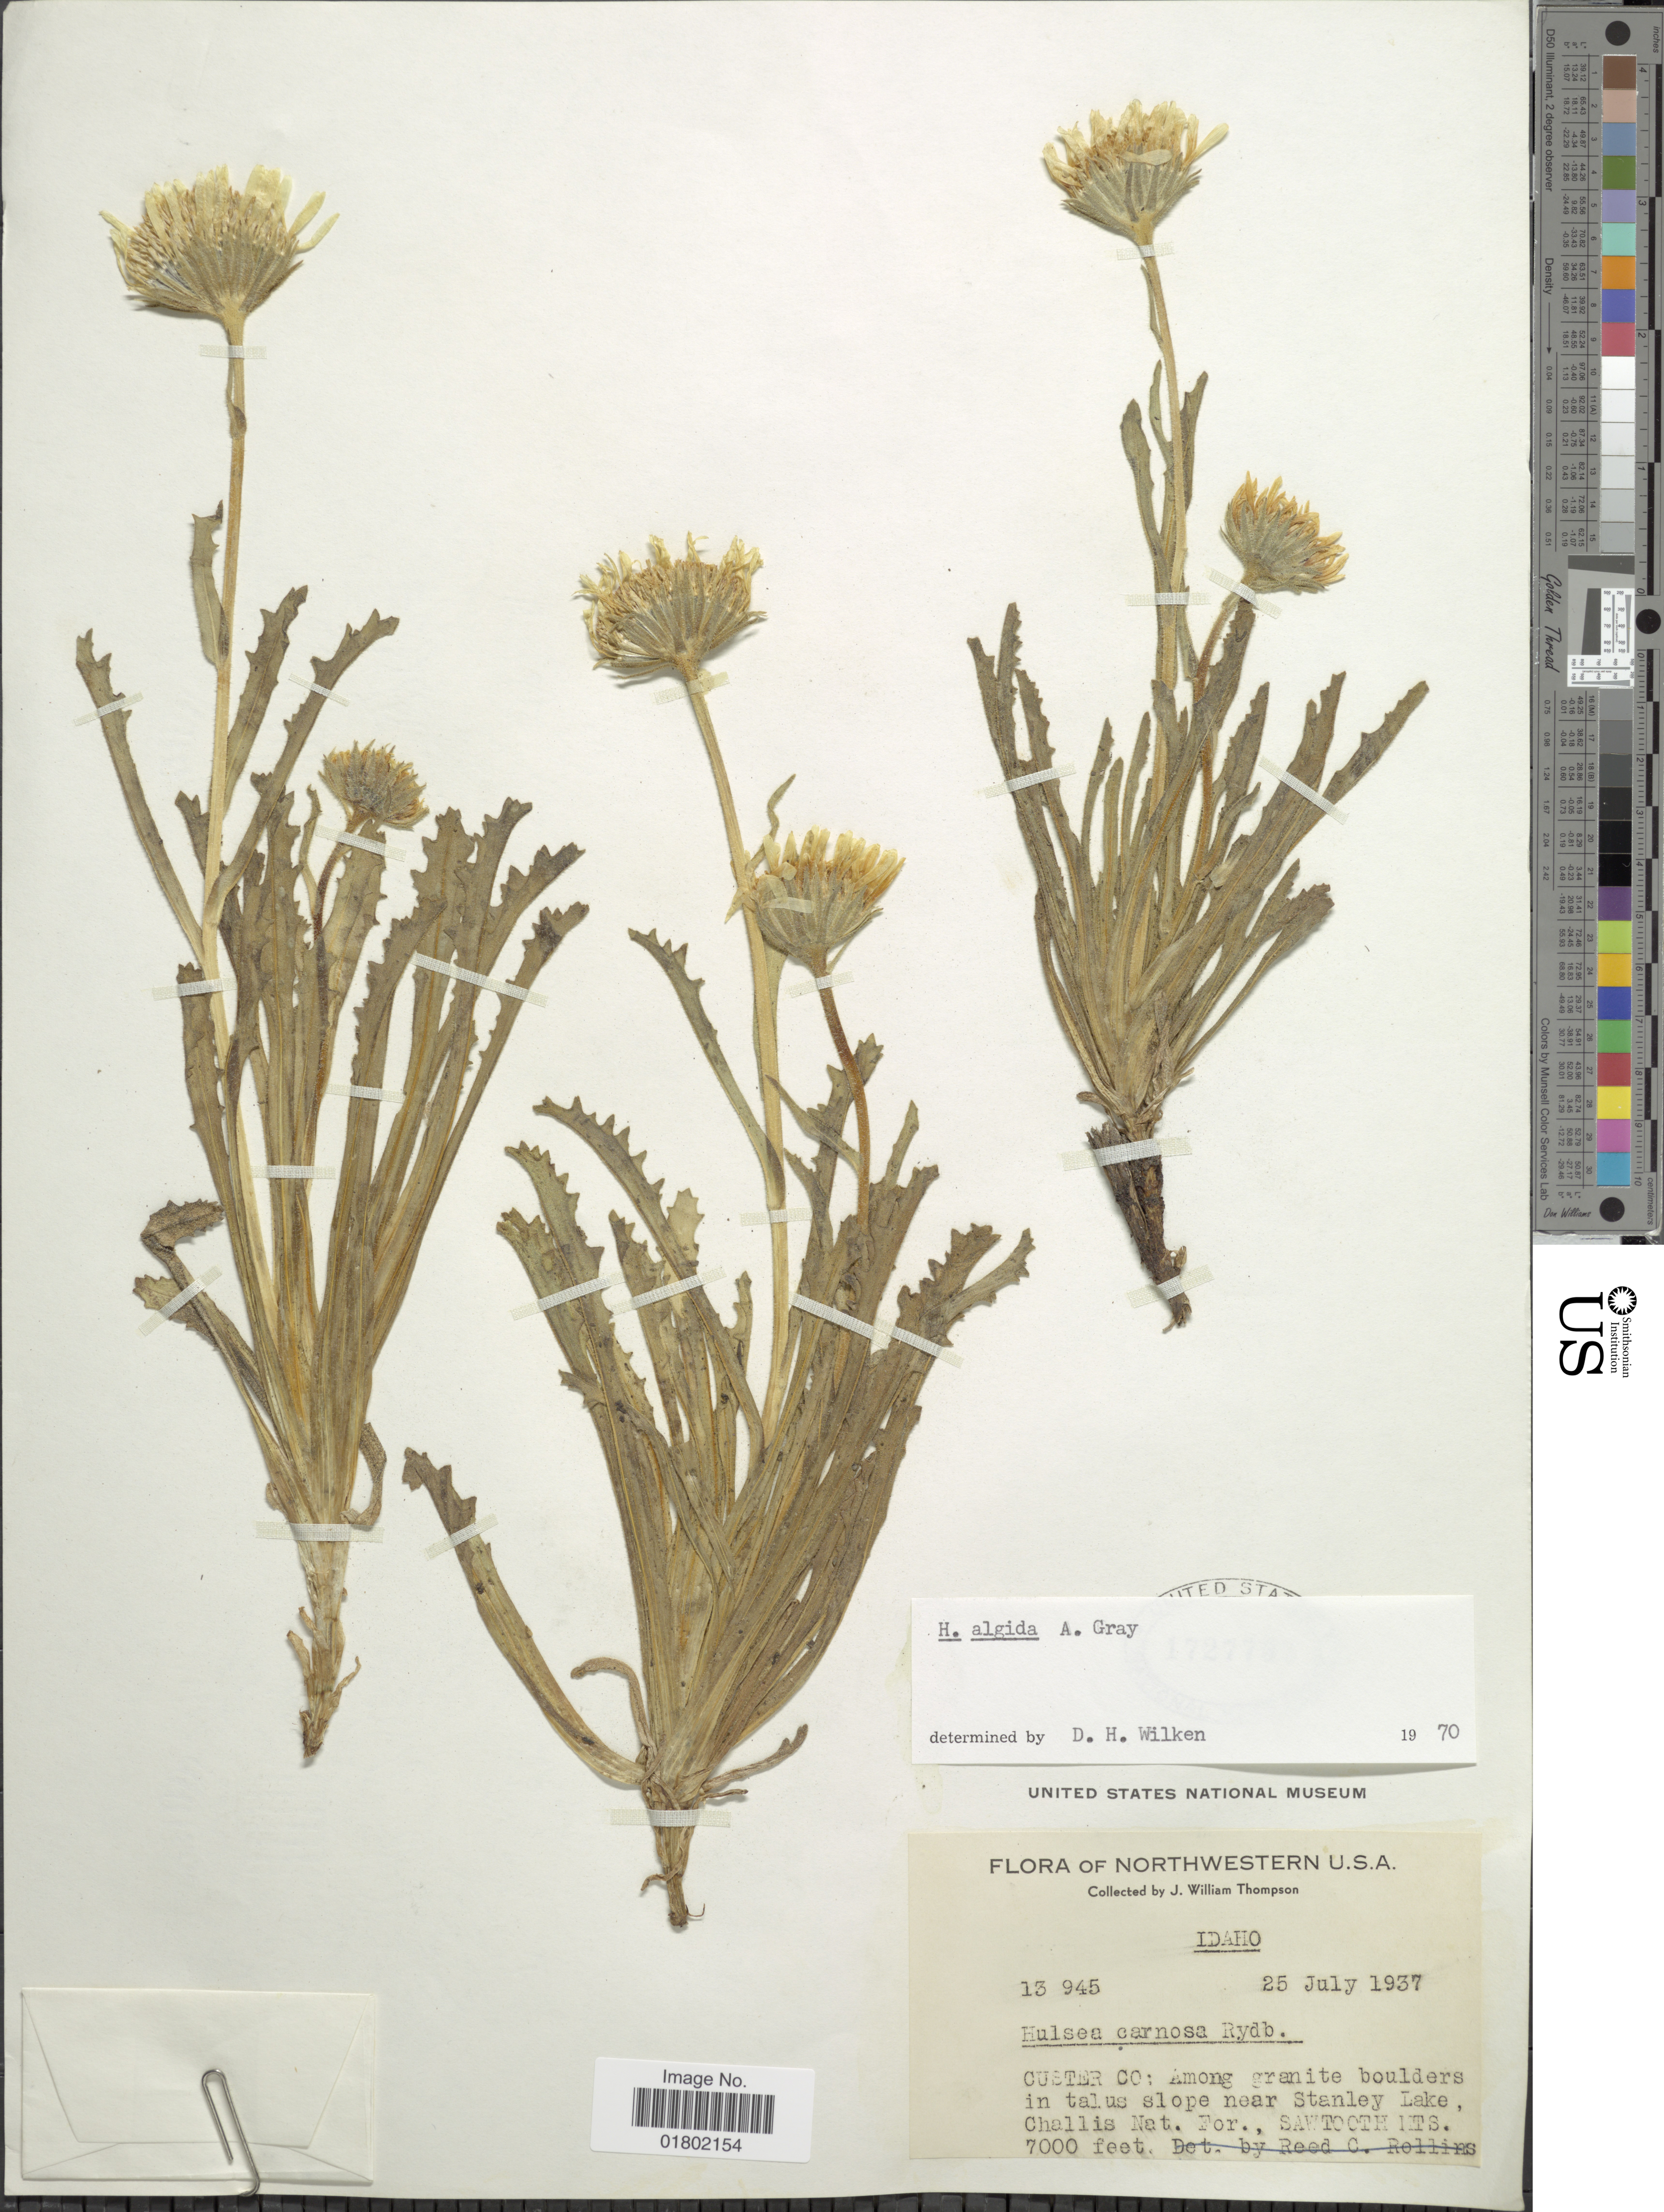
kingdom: Plantae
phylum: Tracheophyta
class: Magnoliopsida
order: Asterales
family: Asteraceae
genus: Hulsea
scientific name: Hulsea algida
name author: A. Gray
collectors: J. W. Thompson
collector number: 13945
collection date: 1937-07-25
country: United States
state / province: Idaho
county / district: Custer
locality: Among granite boulders in talus slope near Stanley Lake, Challis Nat. For., Sawtocth Mts.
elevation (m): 2134